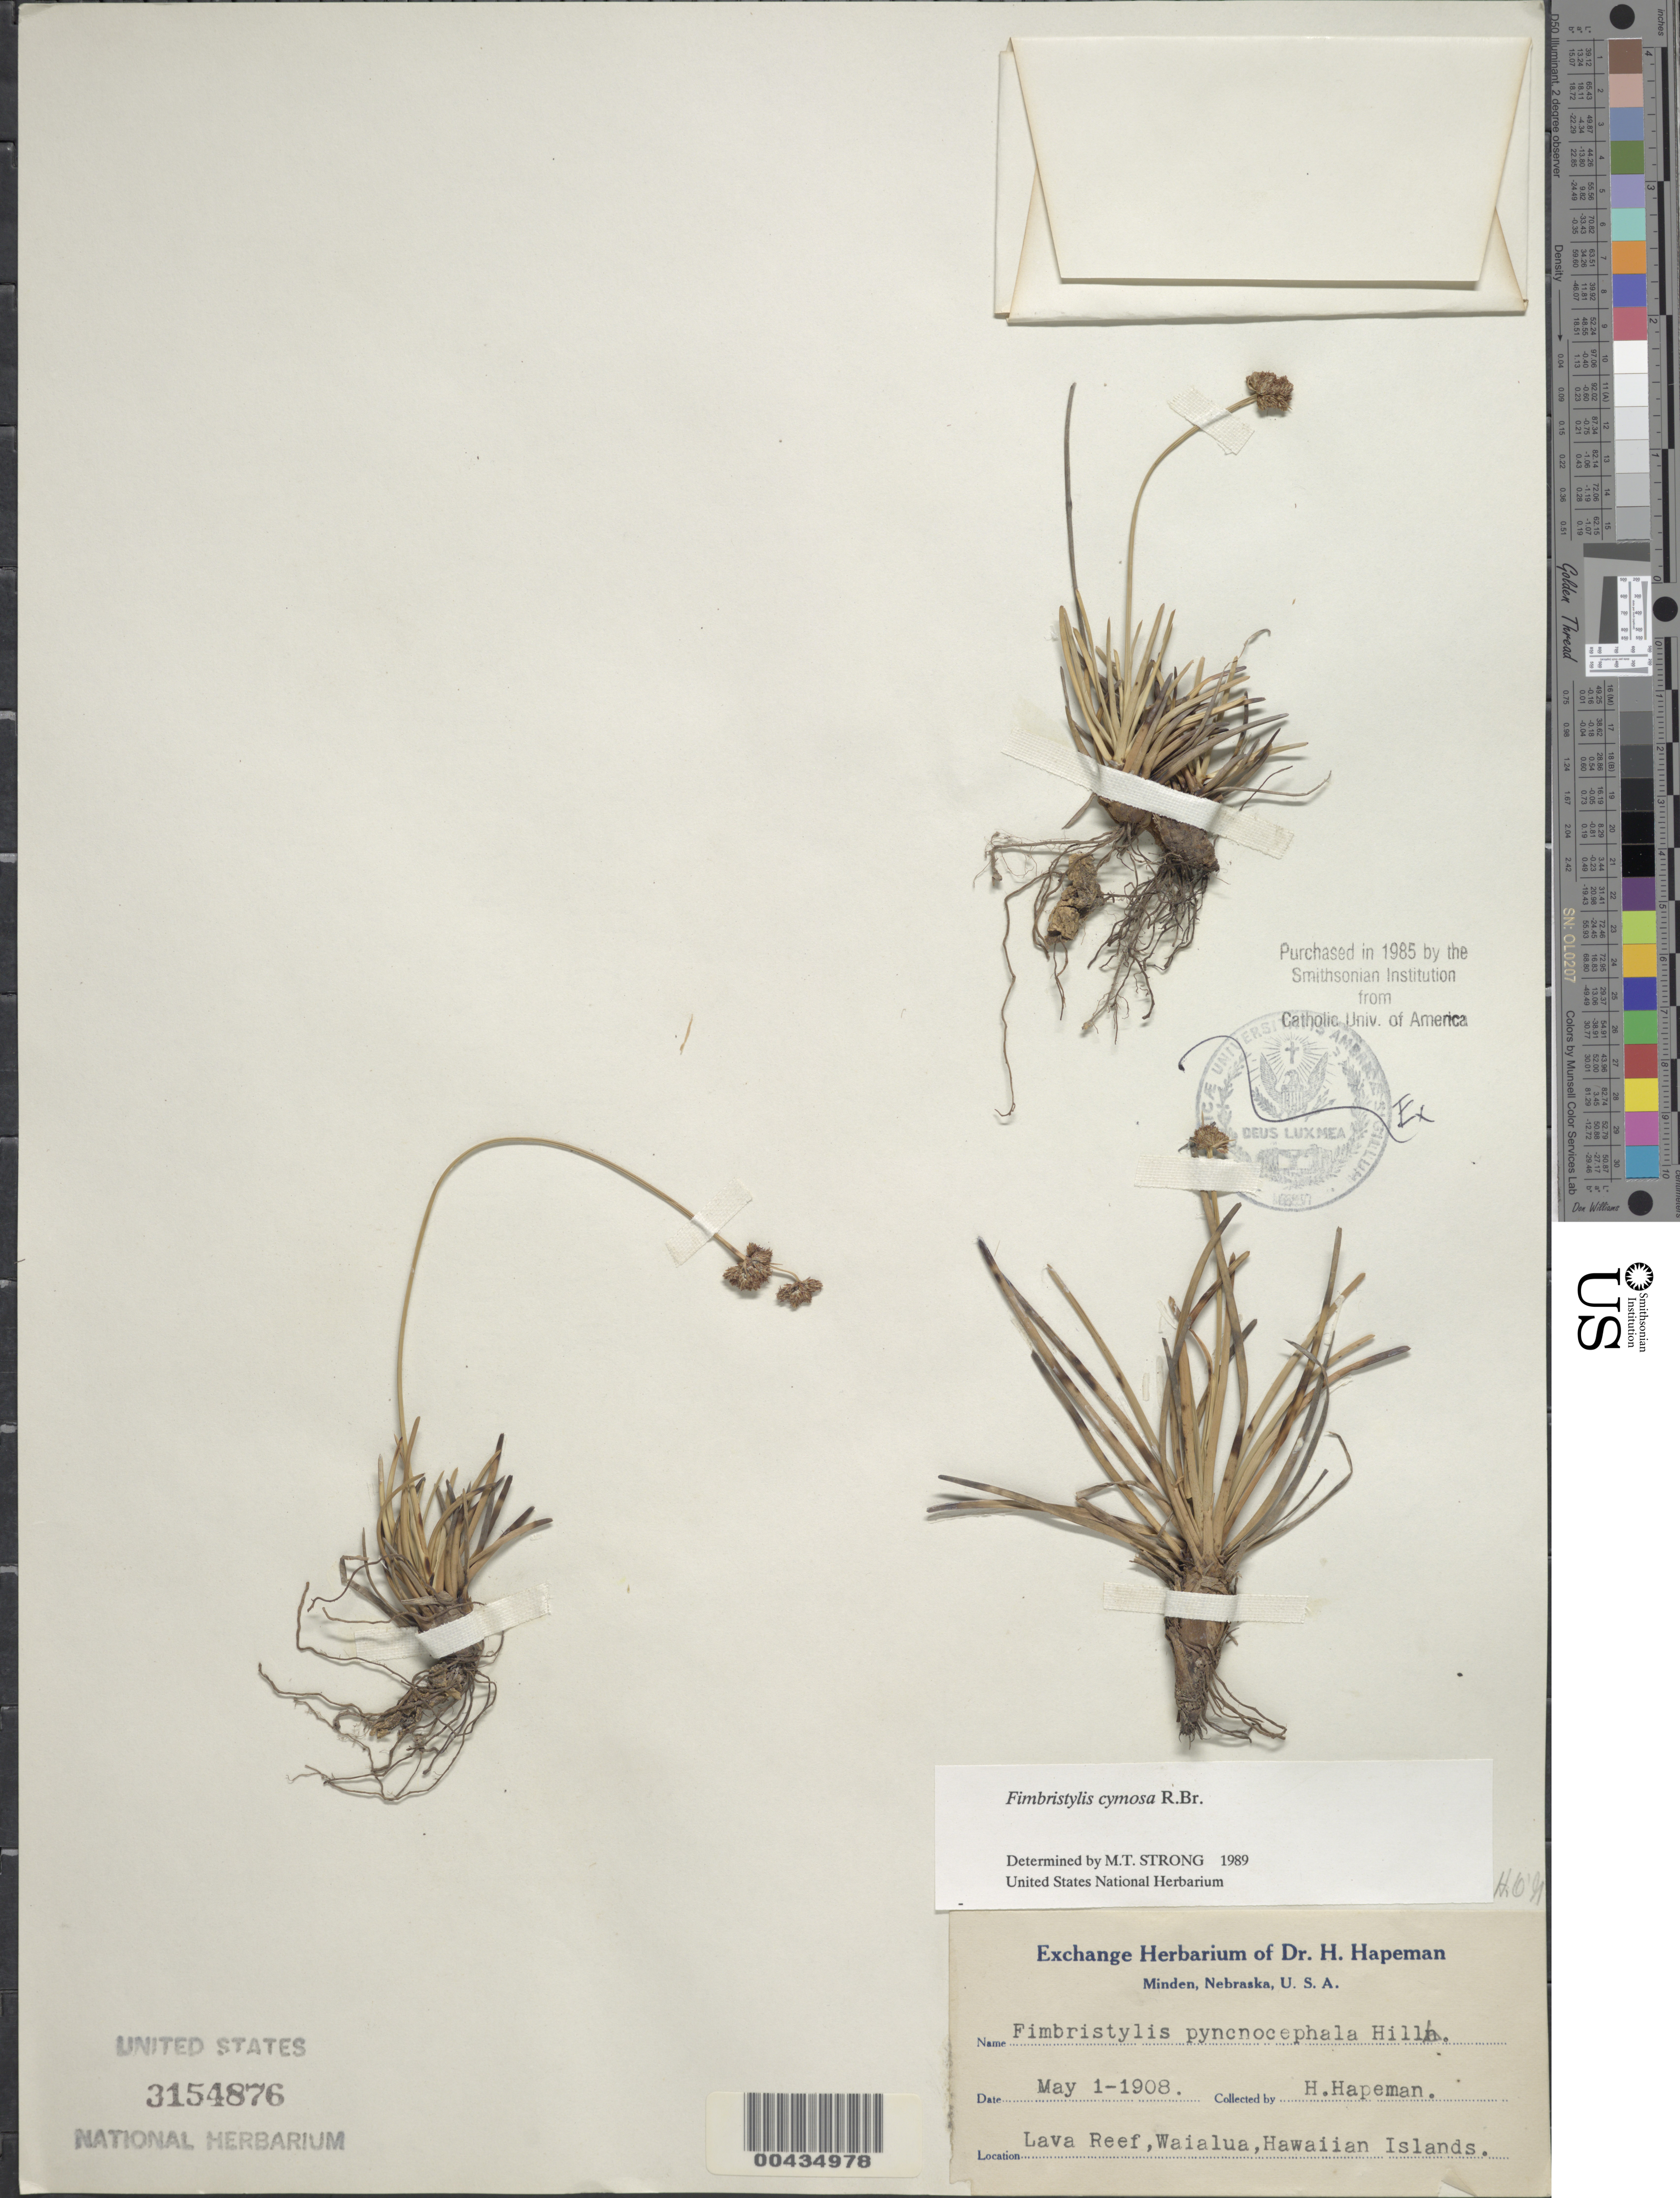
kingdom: Plantae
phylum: Tracheophyta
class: Liliopsida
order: Poales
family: Cyperaceae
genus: Fimbristylis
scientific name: Fimbristylis cymosa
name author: R. Br.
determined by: Strong, M. T., (US), Smithsonian Institution - National Museum of Natural History (UNITED STATES)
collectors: H. Hapeman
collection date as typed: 1 May 1908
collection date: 1908-05-01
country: United States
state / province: Hawaii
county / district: Hawaii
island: Hawaii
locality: Lava Reef, Waialua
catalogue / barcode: US 3154876